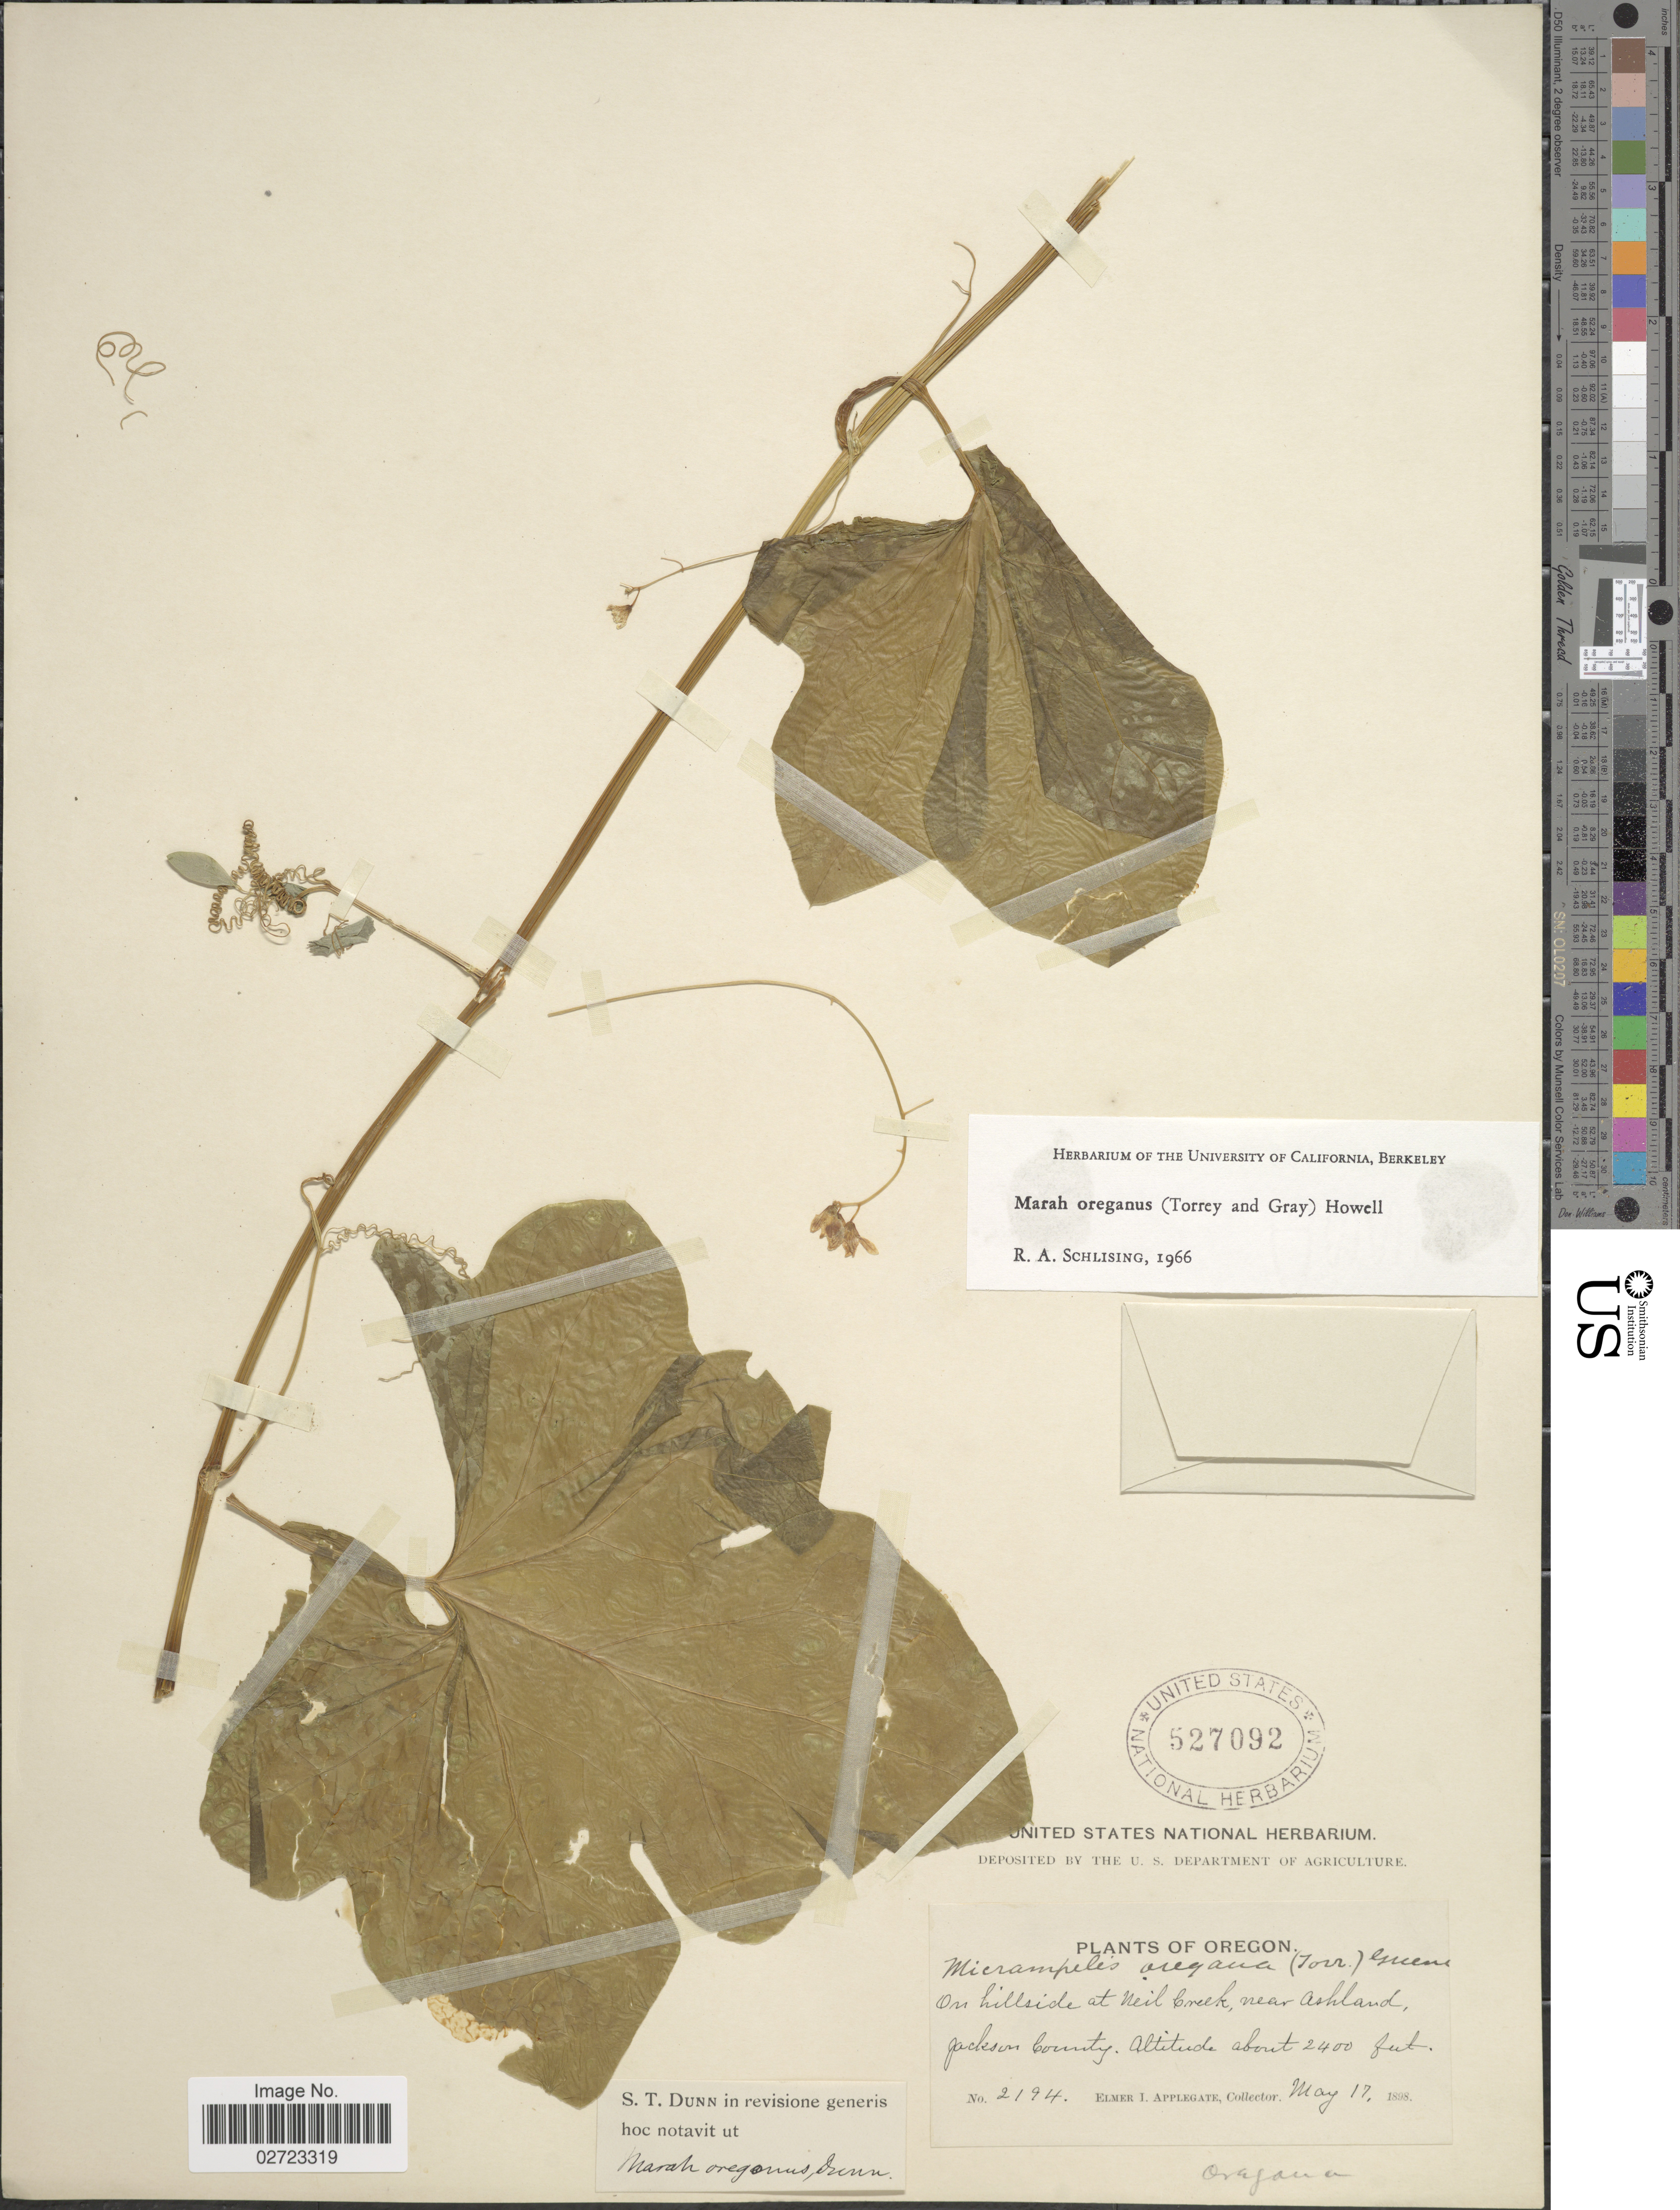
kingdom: Plantae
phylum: Tracheophyta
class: Magnoliopsida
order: Cucurbitales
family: Cucurbitaceae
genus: Marah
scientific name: Marah oregana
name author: (Torr. & A. Gray) Howell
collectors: E. I. Applegate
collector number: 2194*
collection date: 1898-05-17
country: United States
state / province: Oregon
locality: On hillside at Neil Creek, near Ashland, Jackson County.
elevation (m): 732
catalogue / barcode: US 527092